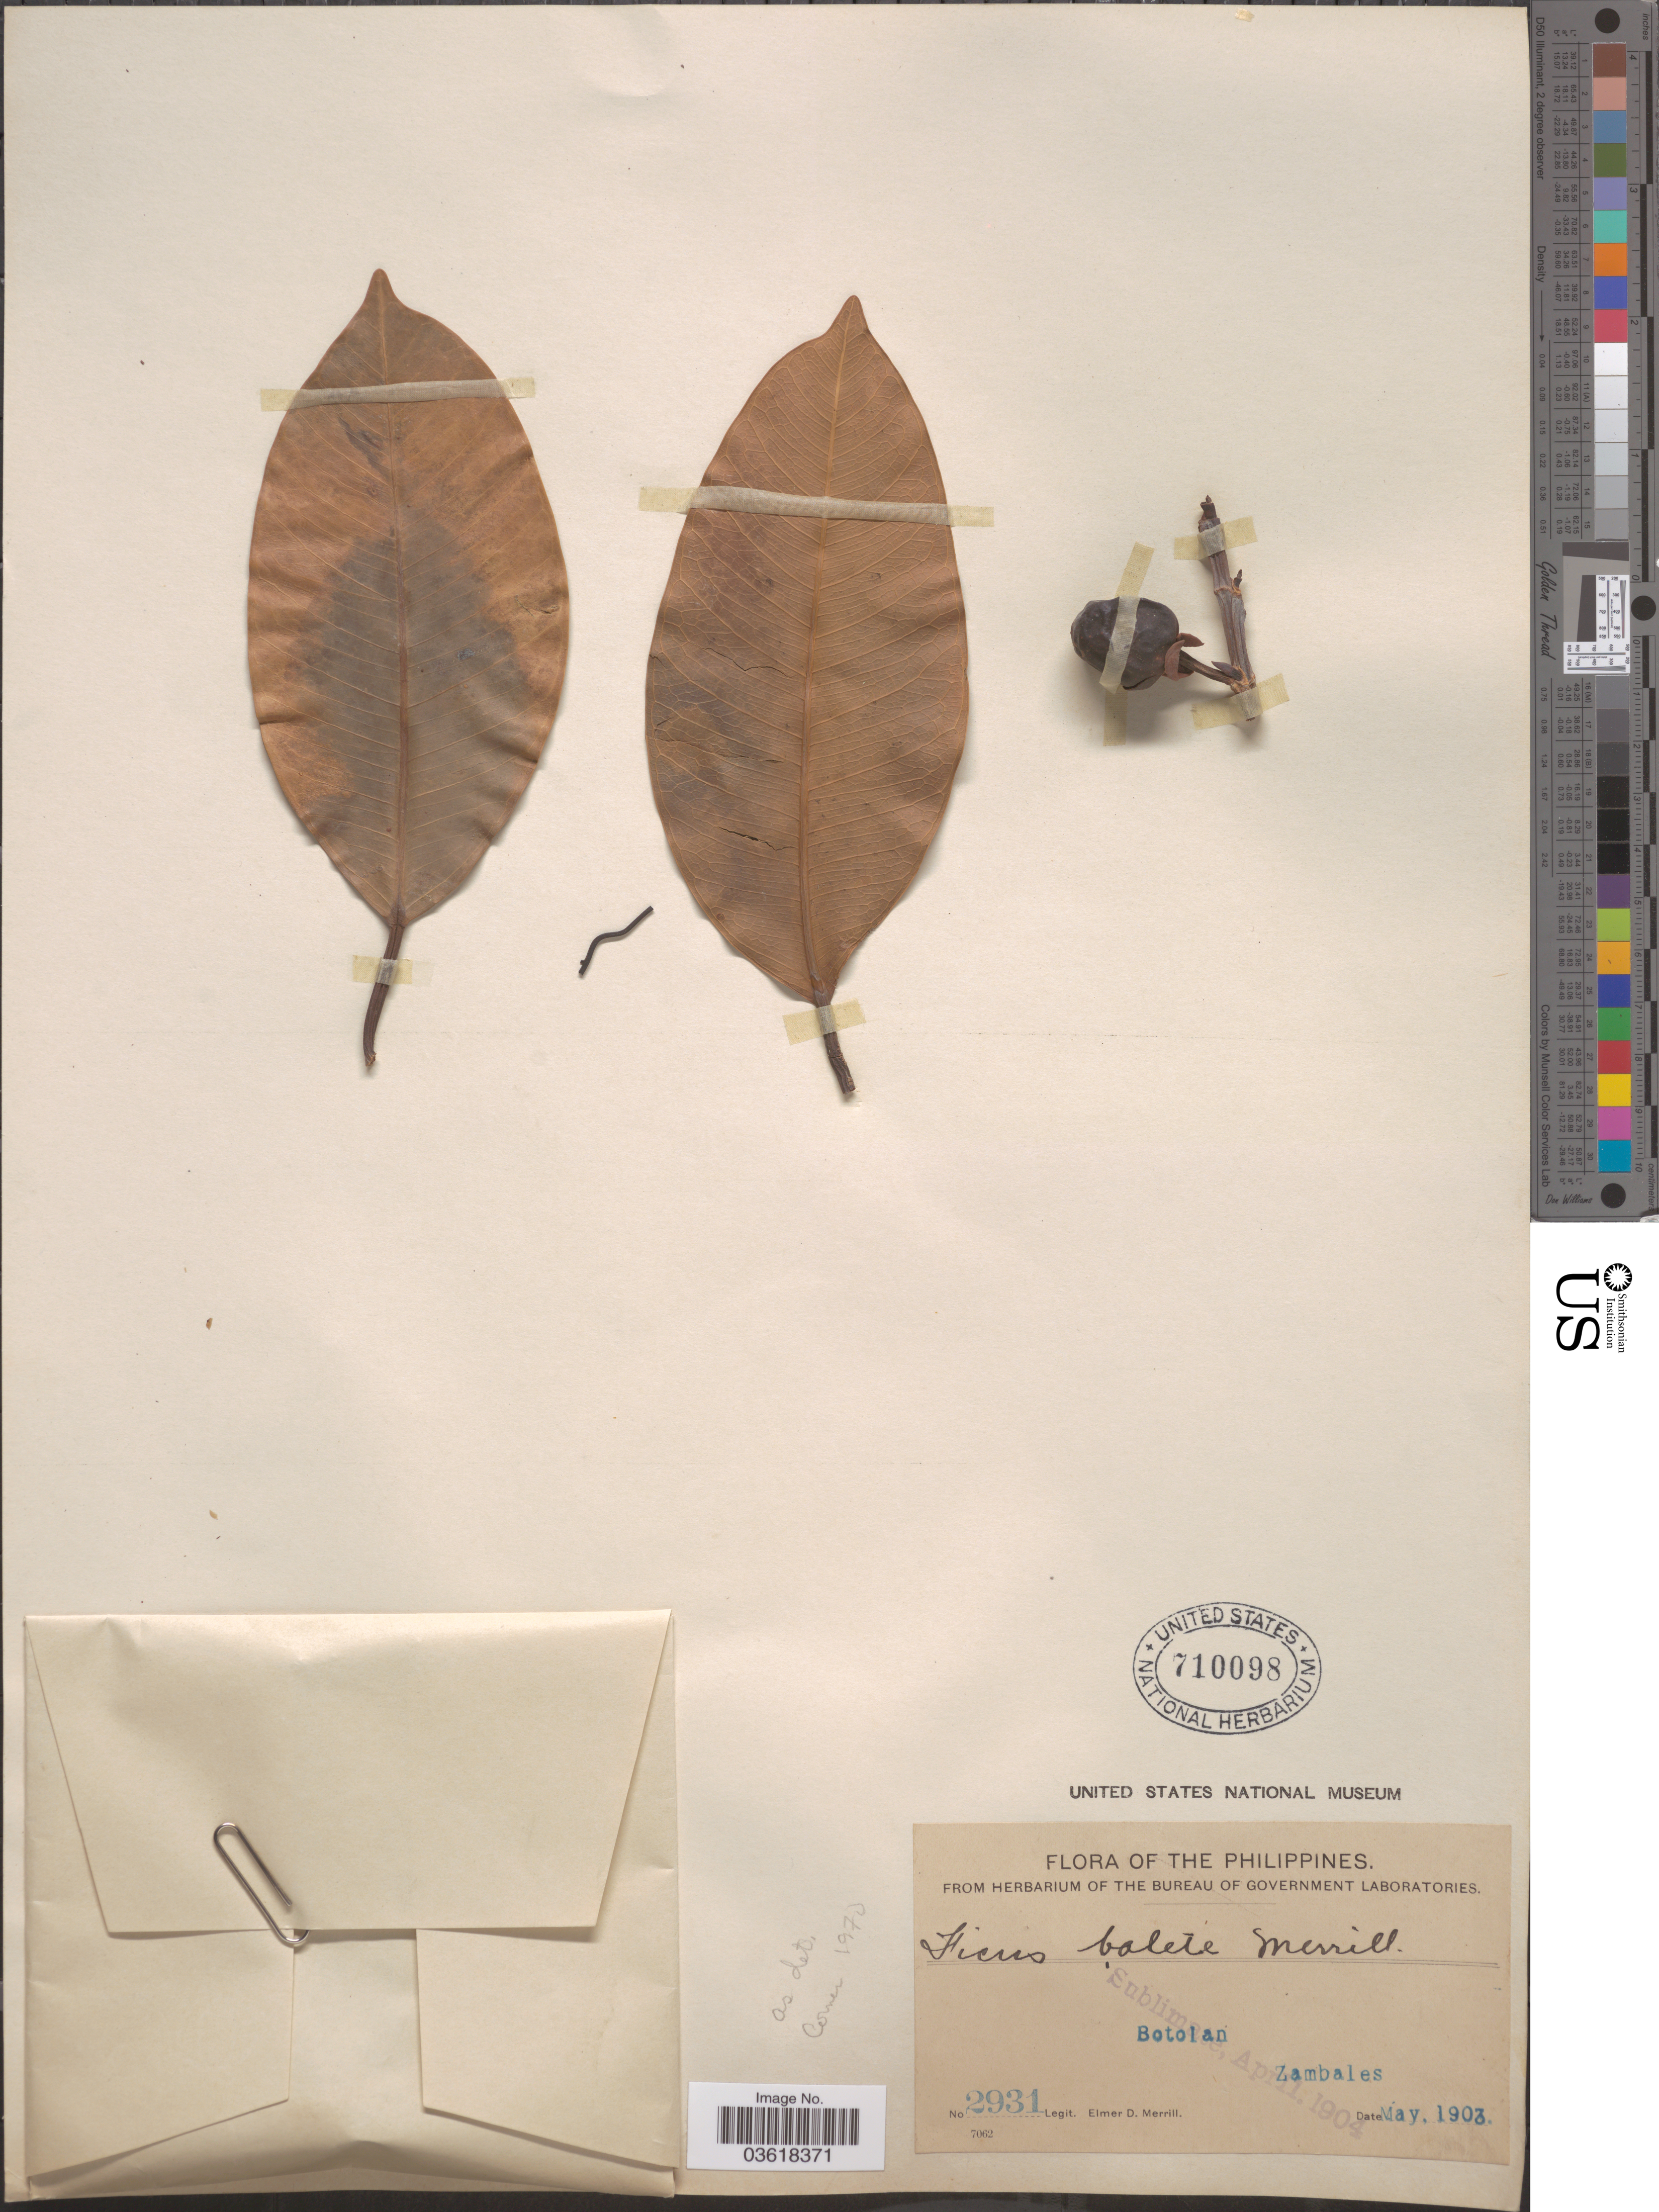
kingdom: Plantae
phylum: Tracheophyta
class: Magnoliopsida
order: Rosales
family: Moraceae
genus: Ficus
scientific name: Ficus balete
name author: Merr.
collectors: E. D. Merrill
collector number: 2931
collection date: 1903-05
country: Philippines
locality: Botolan, Zambales.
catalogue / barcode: US 710098